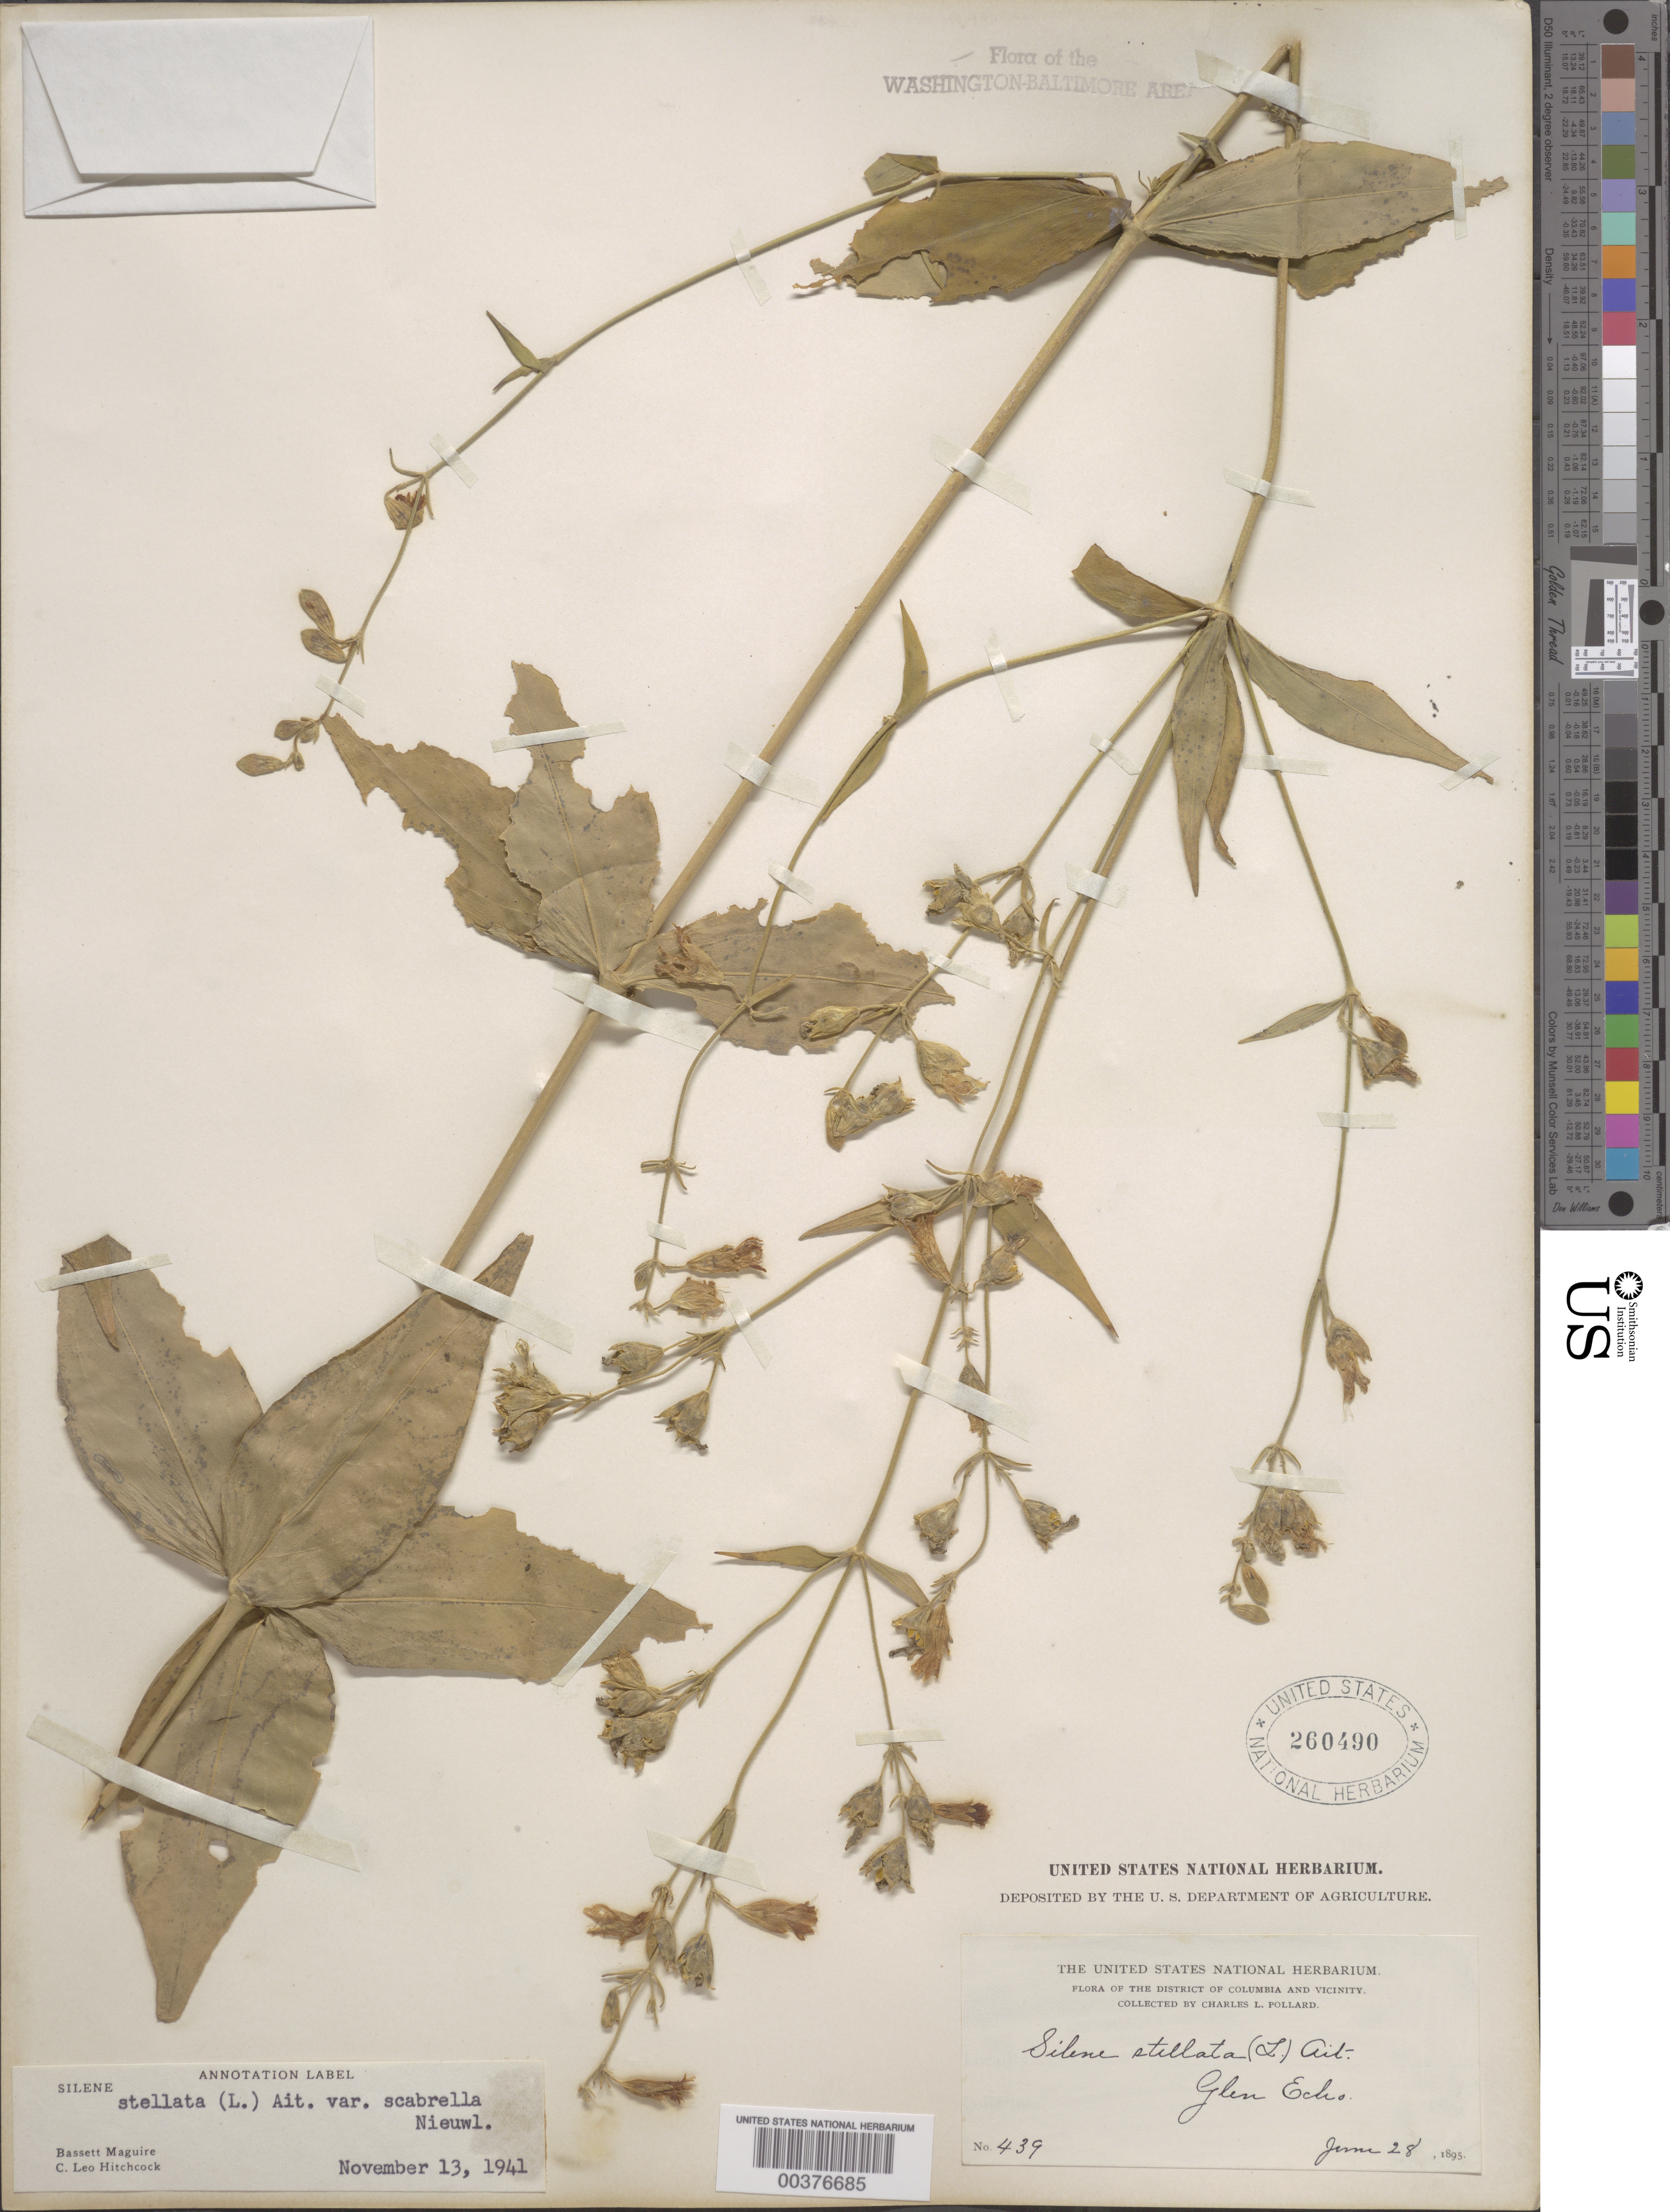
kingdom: Plantae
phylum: Tracheophyta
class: Magnoliopsida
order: Caryophyllales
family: Caryophyllaceae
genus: Silene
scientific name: Silene stellata var. scabrella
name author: (Nieuwl.) E.J. Palmer & Steyerm.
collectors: C. L. Pollard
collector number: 439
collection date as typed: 28 Jun 1895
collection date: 1895-06-28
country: United States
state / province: Maryland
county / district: Montgomery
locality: Glen Echo C. & O. Canal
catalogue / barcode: US 260490